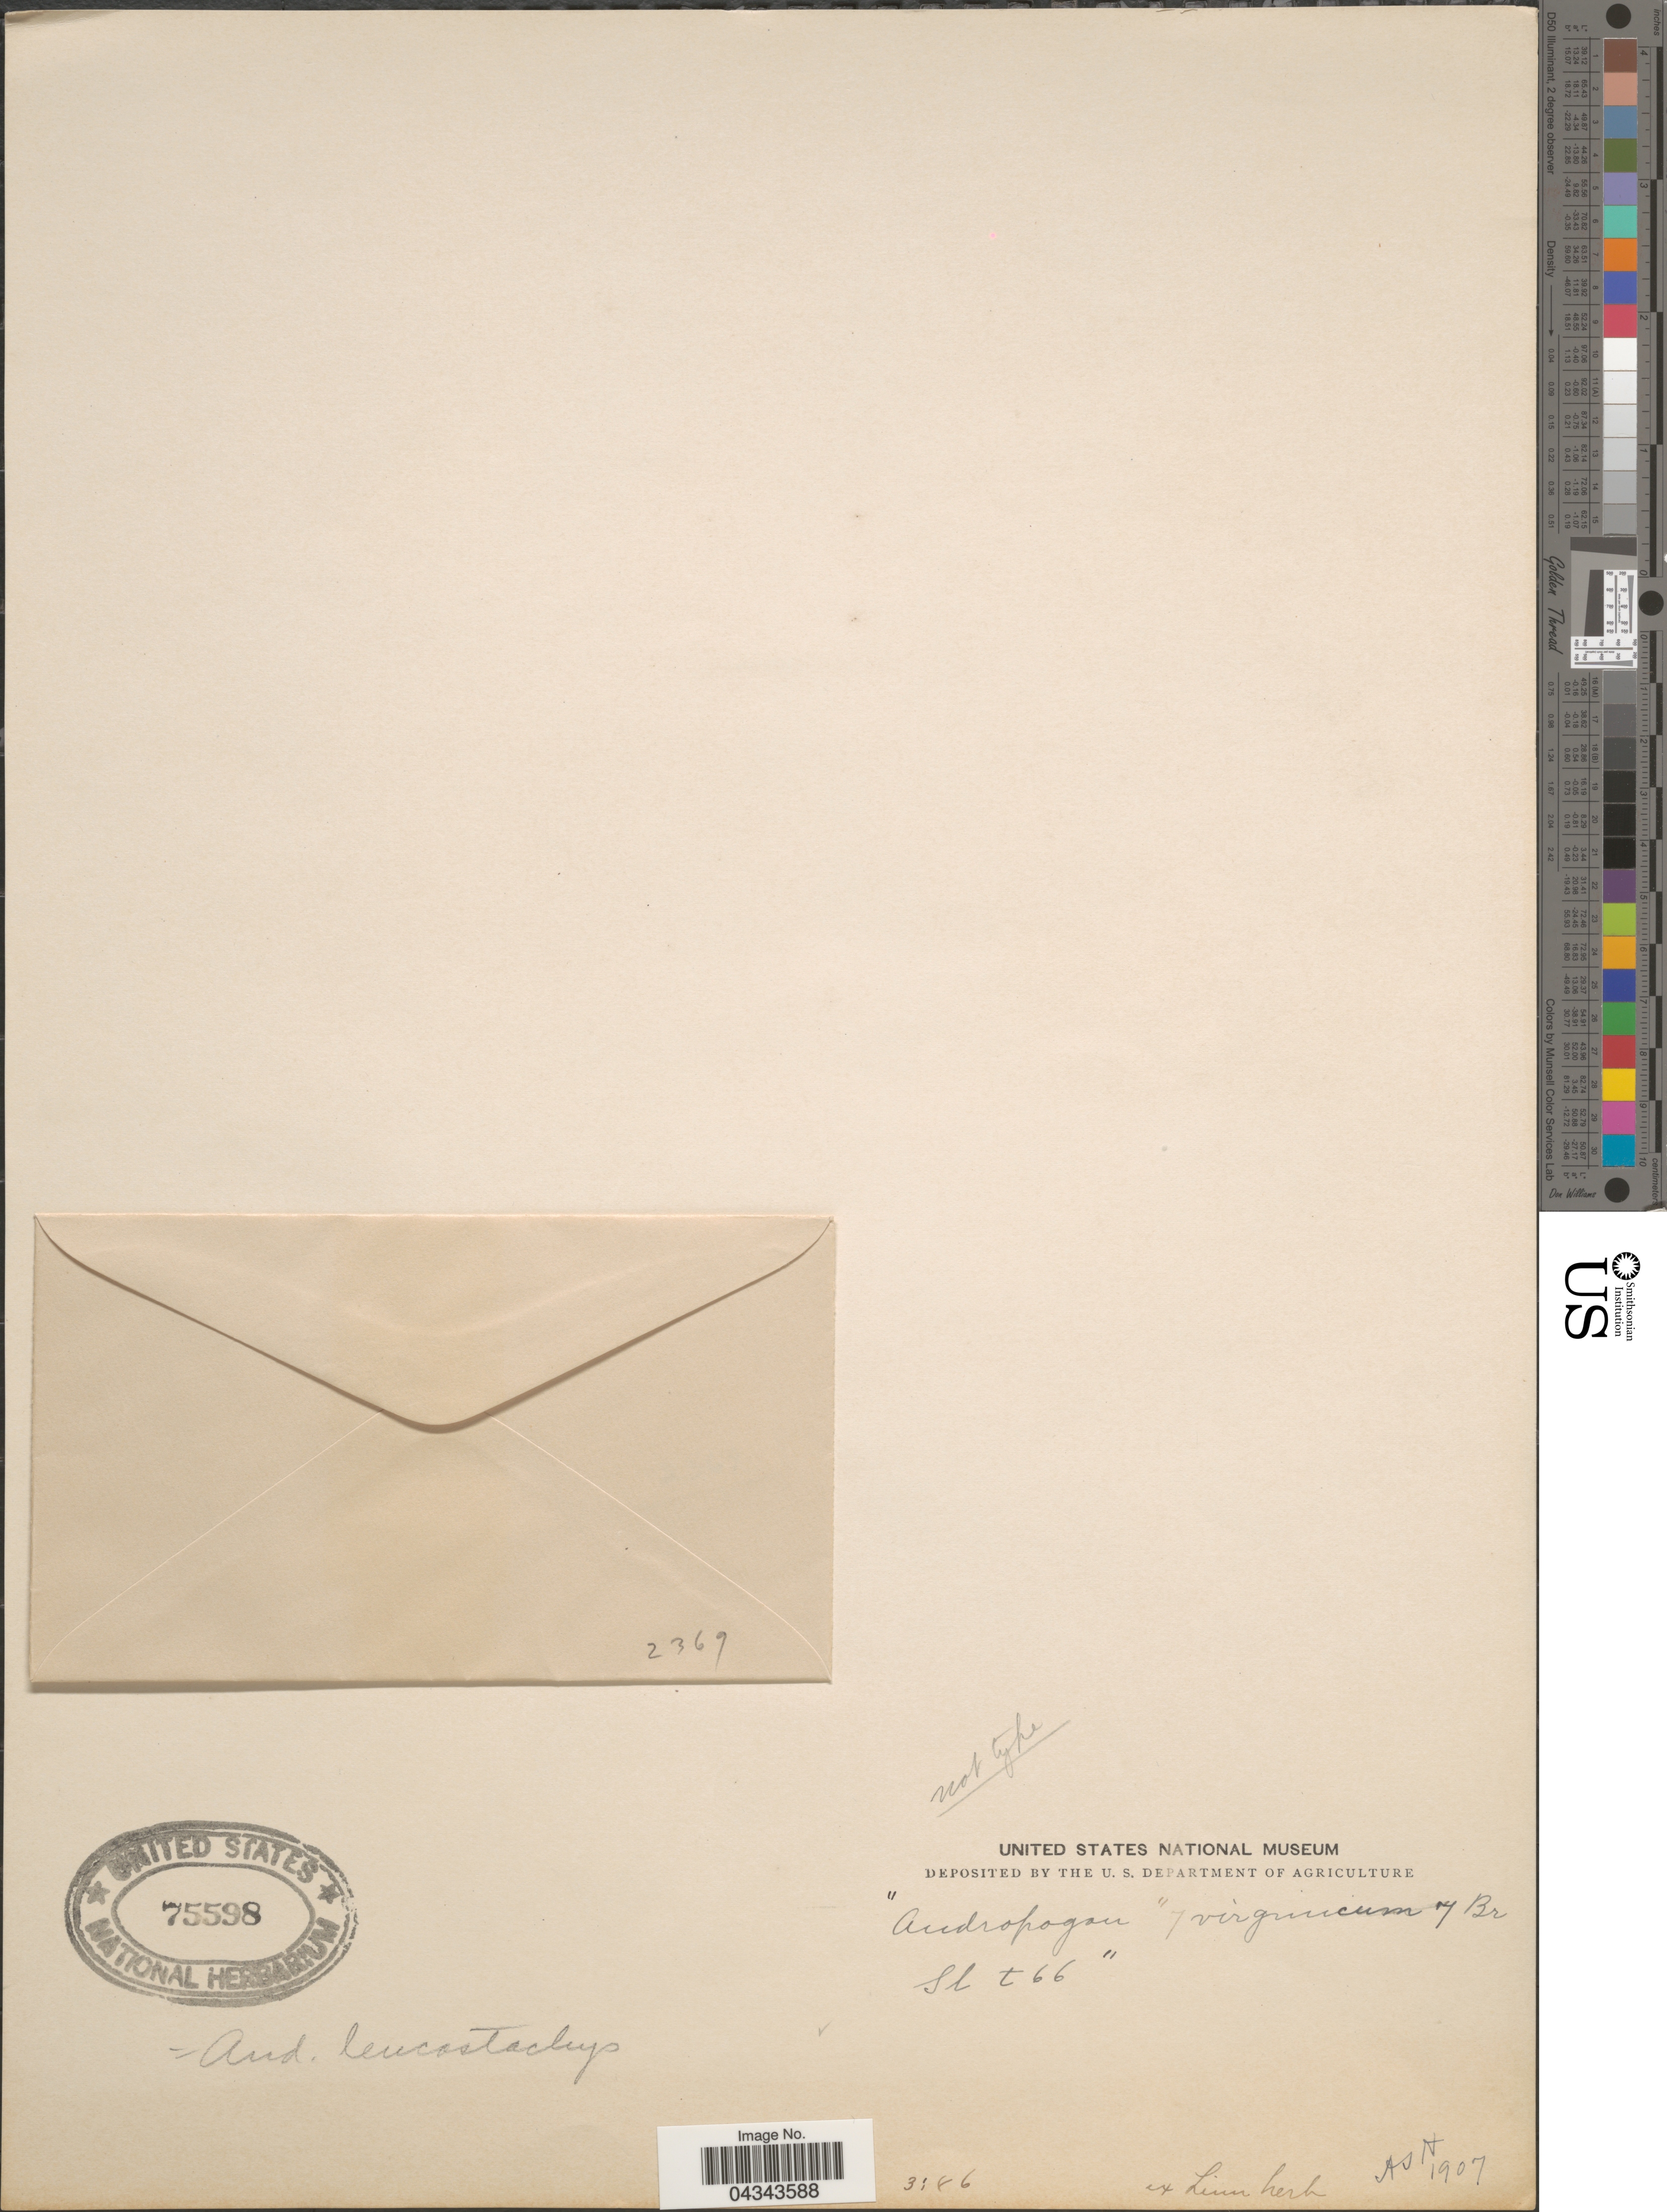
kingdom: Plantae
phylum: Tracheophyta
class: Liliopsida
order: Poales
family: Poaceae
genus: Andropogon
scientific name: Andropogon leucostachyus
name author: Kunth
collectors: A. H.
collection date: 1907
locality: Sl t66. [unsure placement]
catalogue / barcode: US 75598